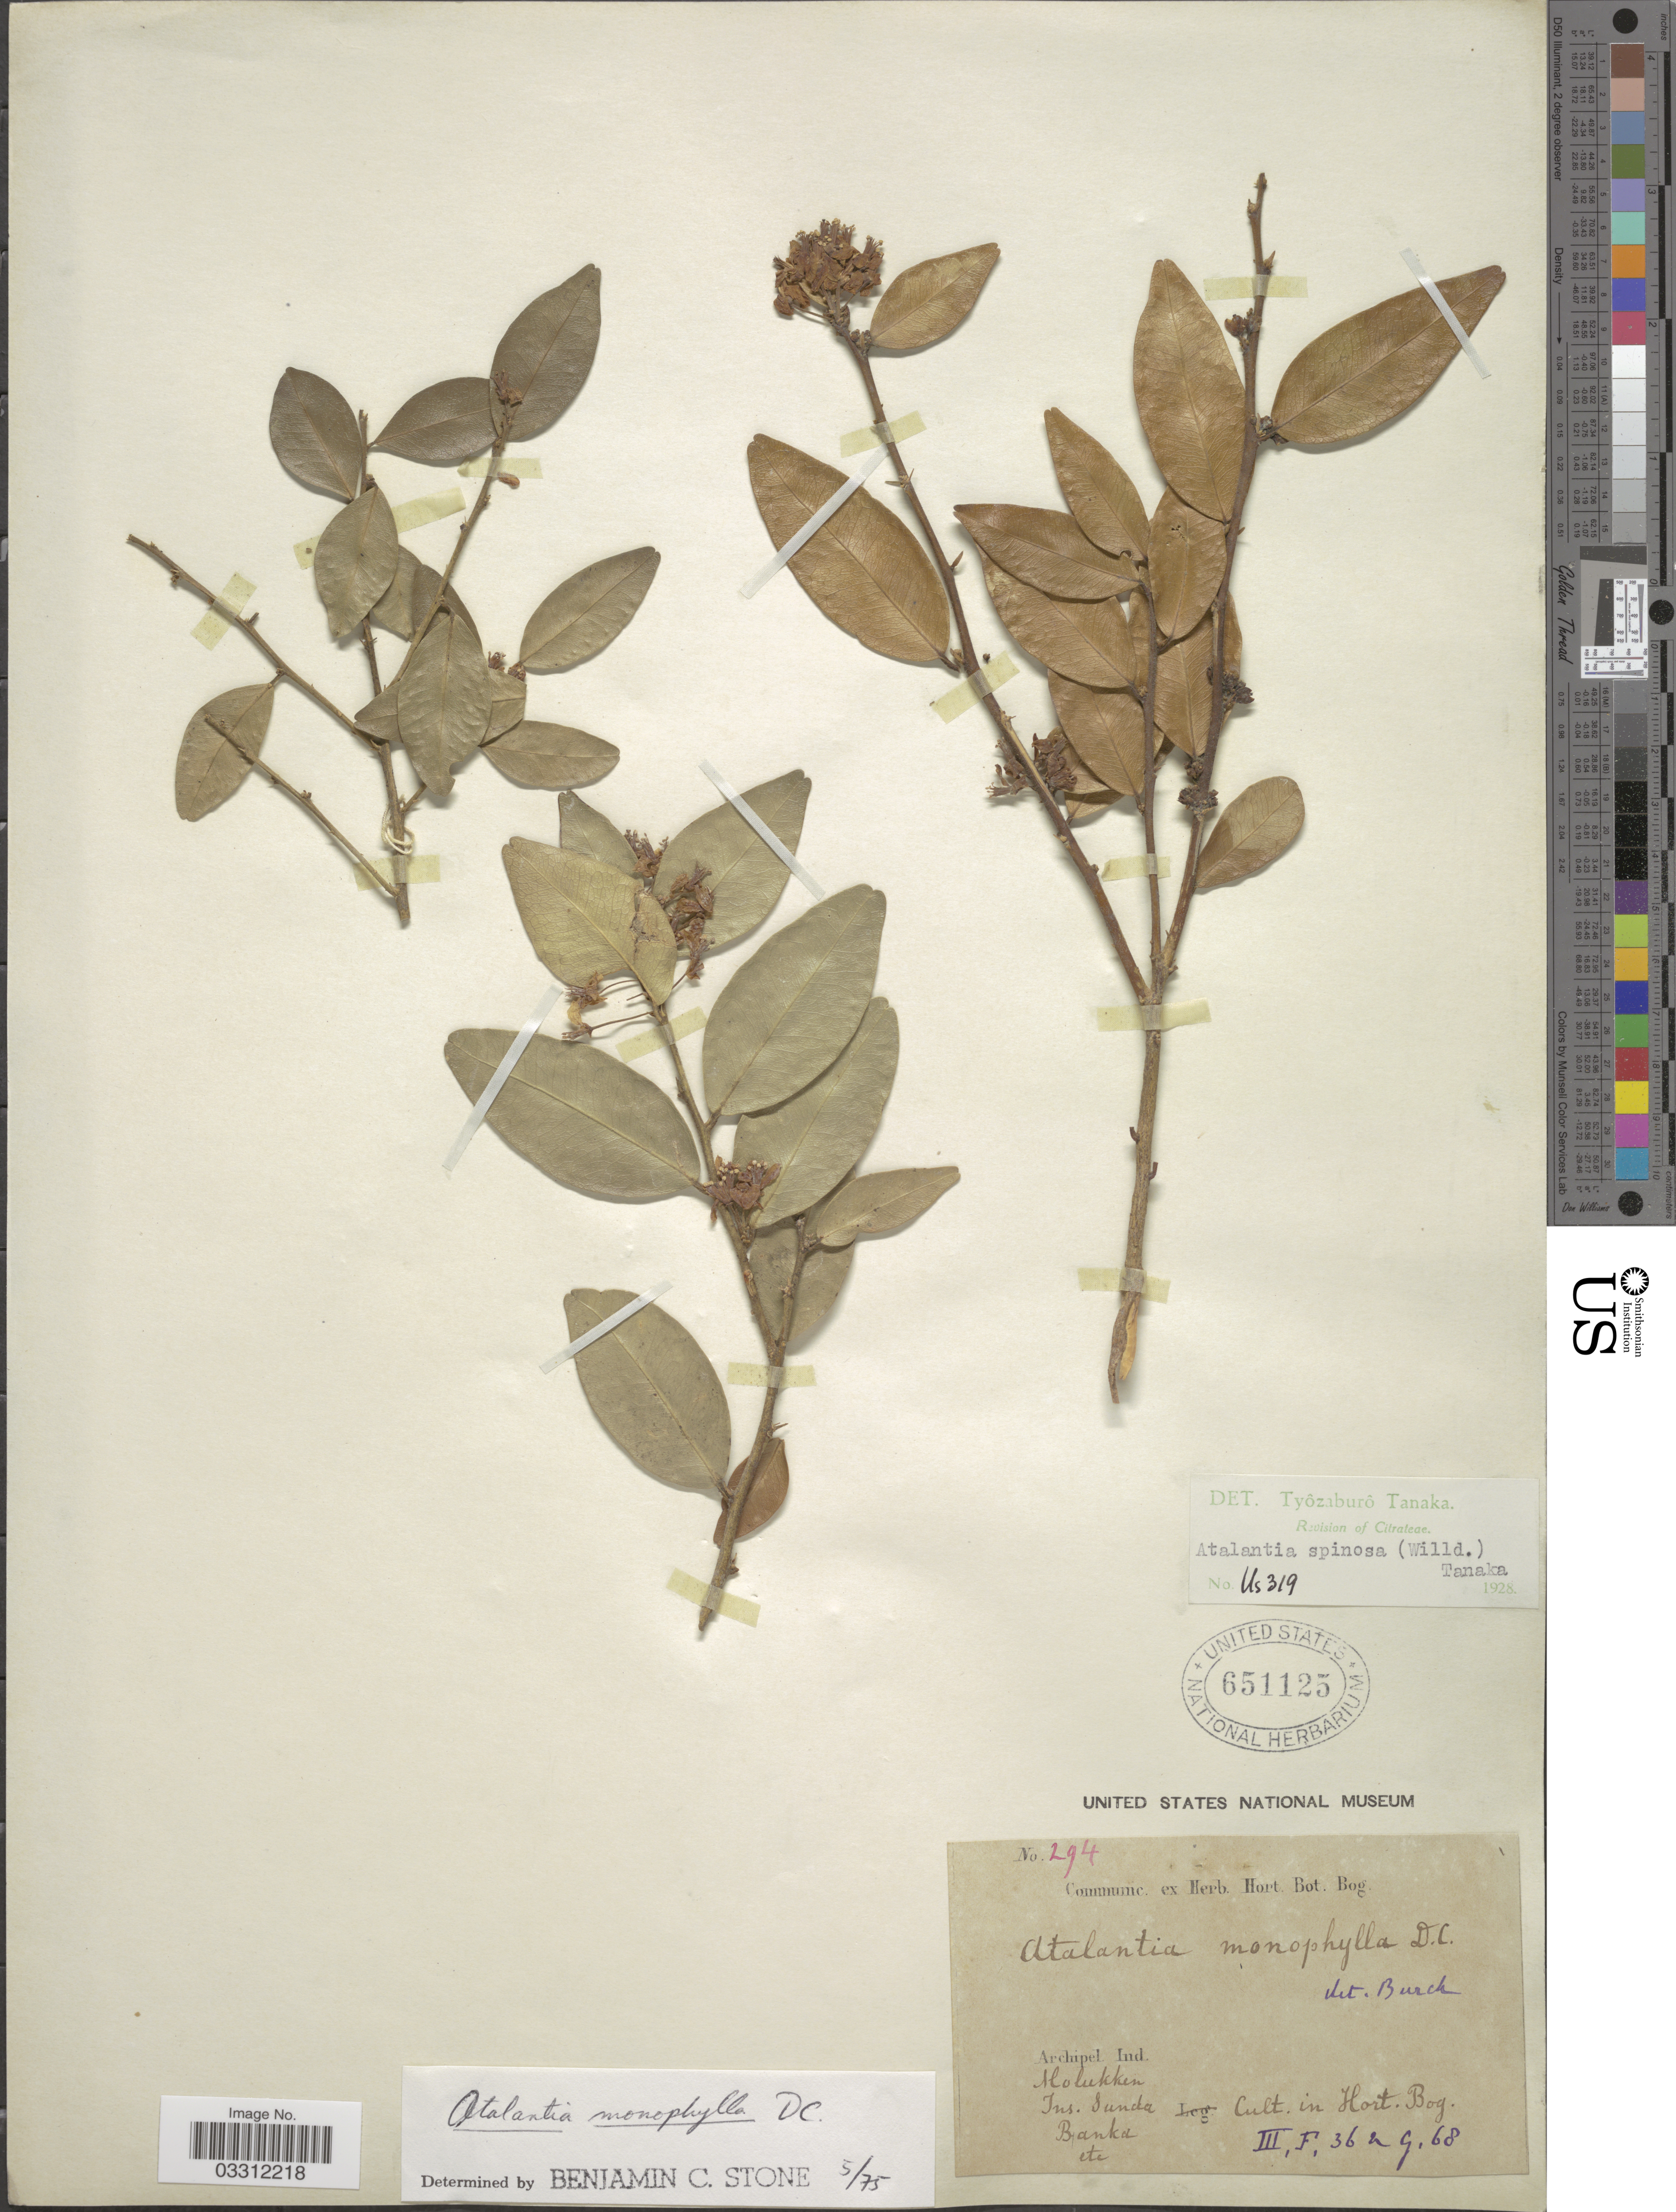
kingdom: Plantae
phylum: Tracheophyta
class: Magnoliopsida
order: Sapindales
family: Rutaceae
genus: Atalantia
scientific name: Atalantia monophylla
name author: (L.) DC.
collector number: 294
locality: Cult. in Hort. Bog. III.F.36 9.68 [interpreted].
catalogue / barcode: US 651125